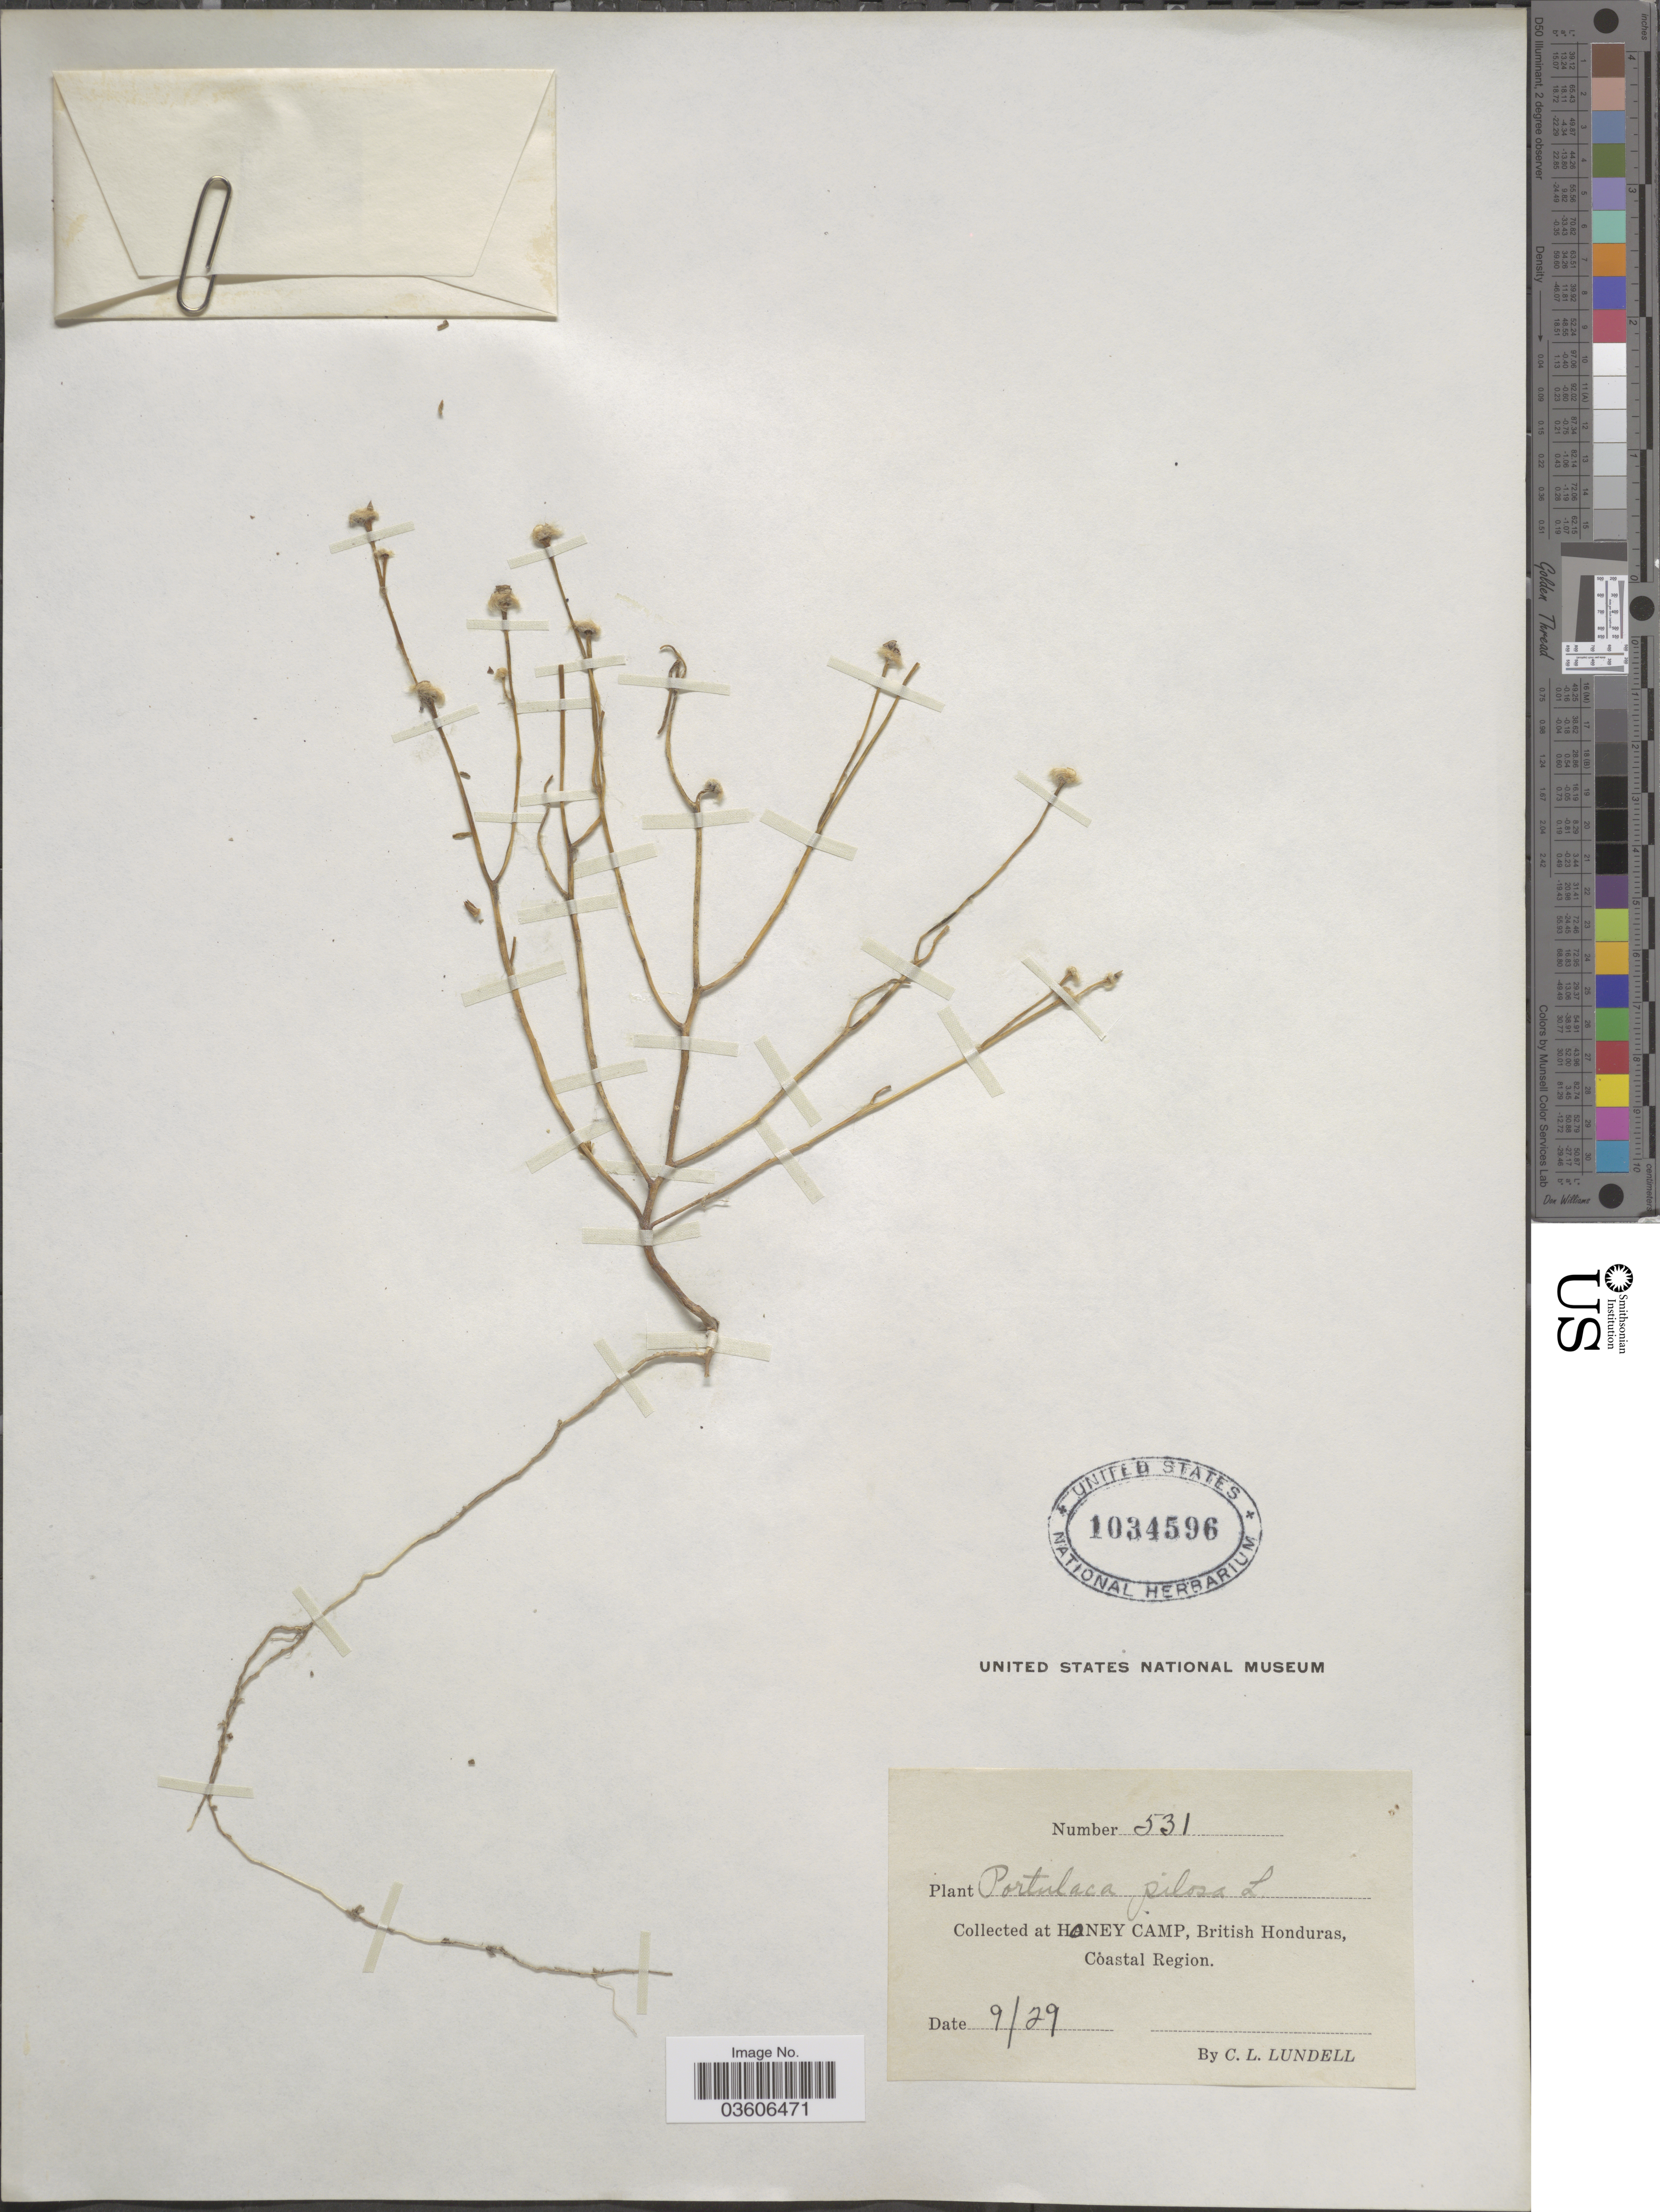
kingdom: Plantae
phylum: Tracheophyta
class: Magnoliopsida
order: Caryophyllales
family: Portulacaceae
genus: Portulaca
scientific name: Portulaca pilosa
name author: L.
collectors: C. L. Lundell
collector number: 531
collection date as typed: Transcribed d/m/y: /9/29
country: Belize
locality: Honey Camp, British Honduras, Coastal Region.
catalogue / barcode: US 1034596